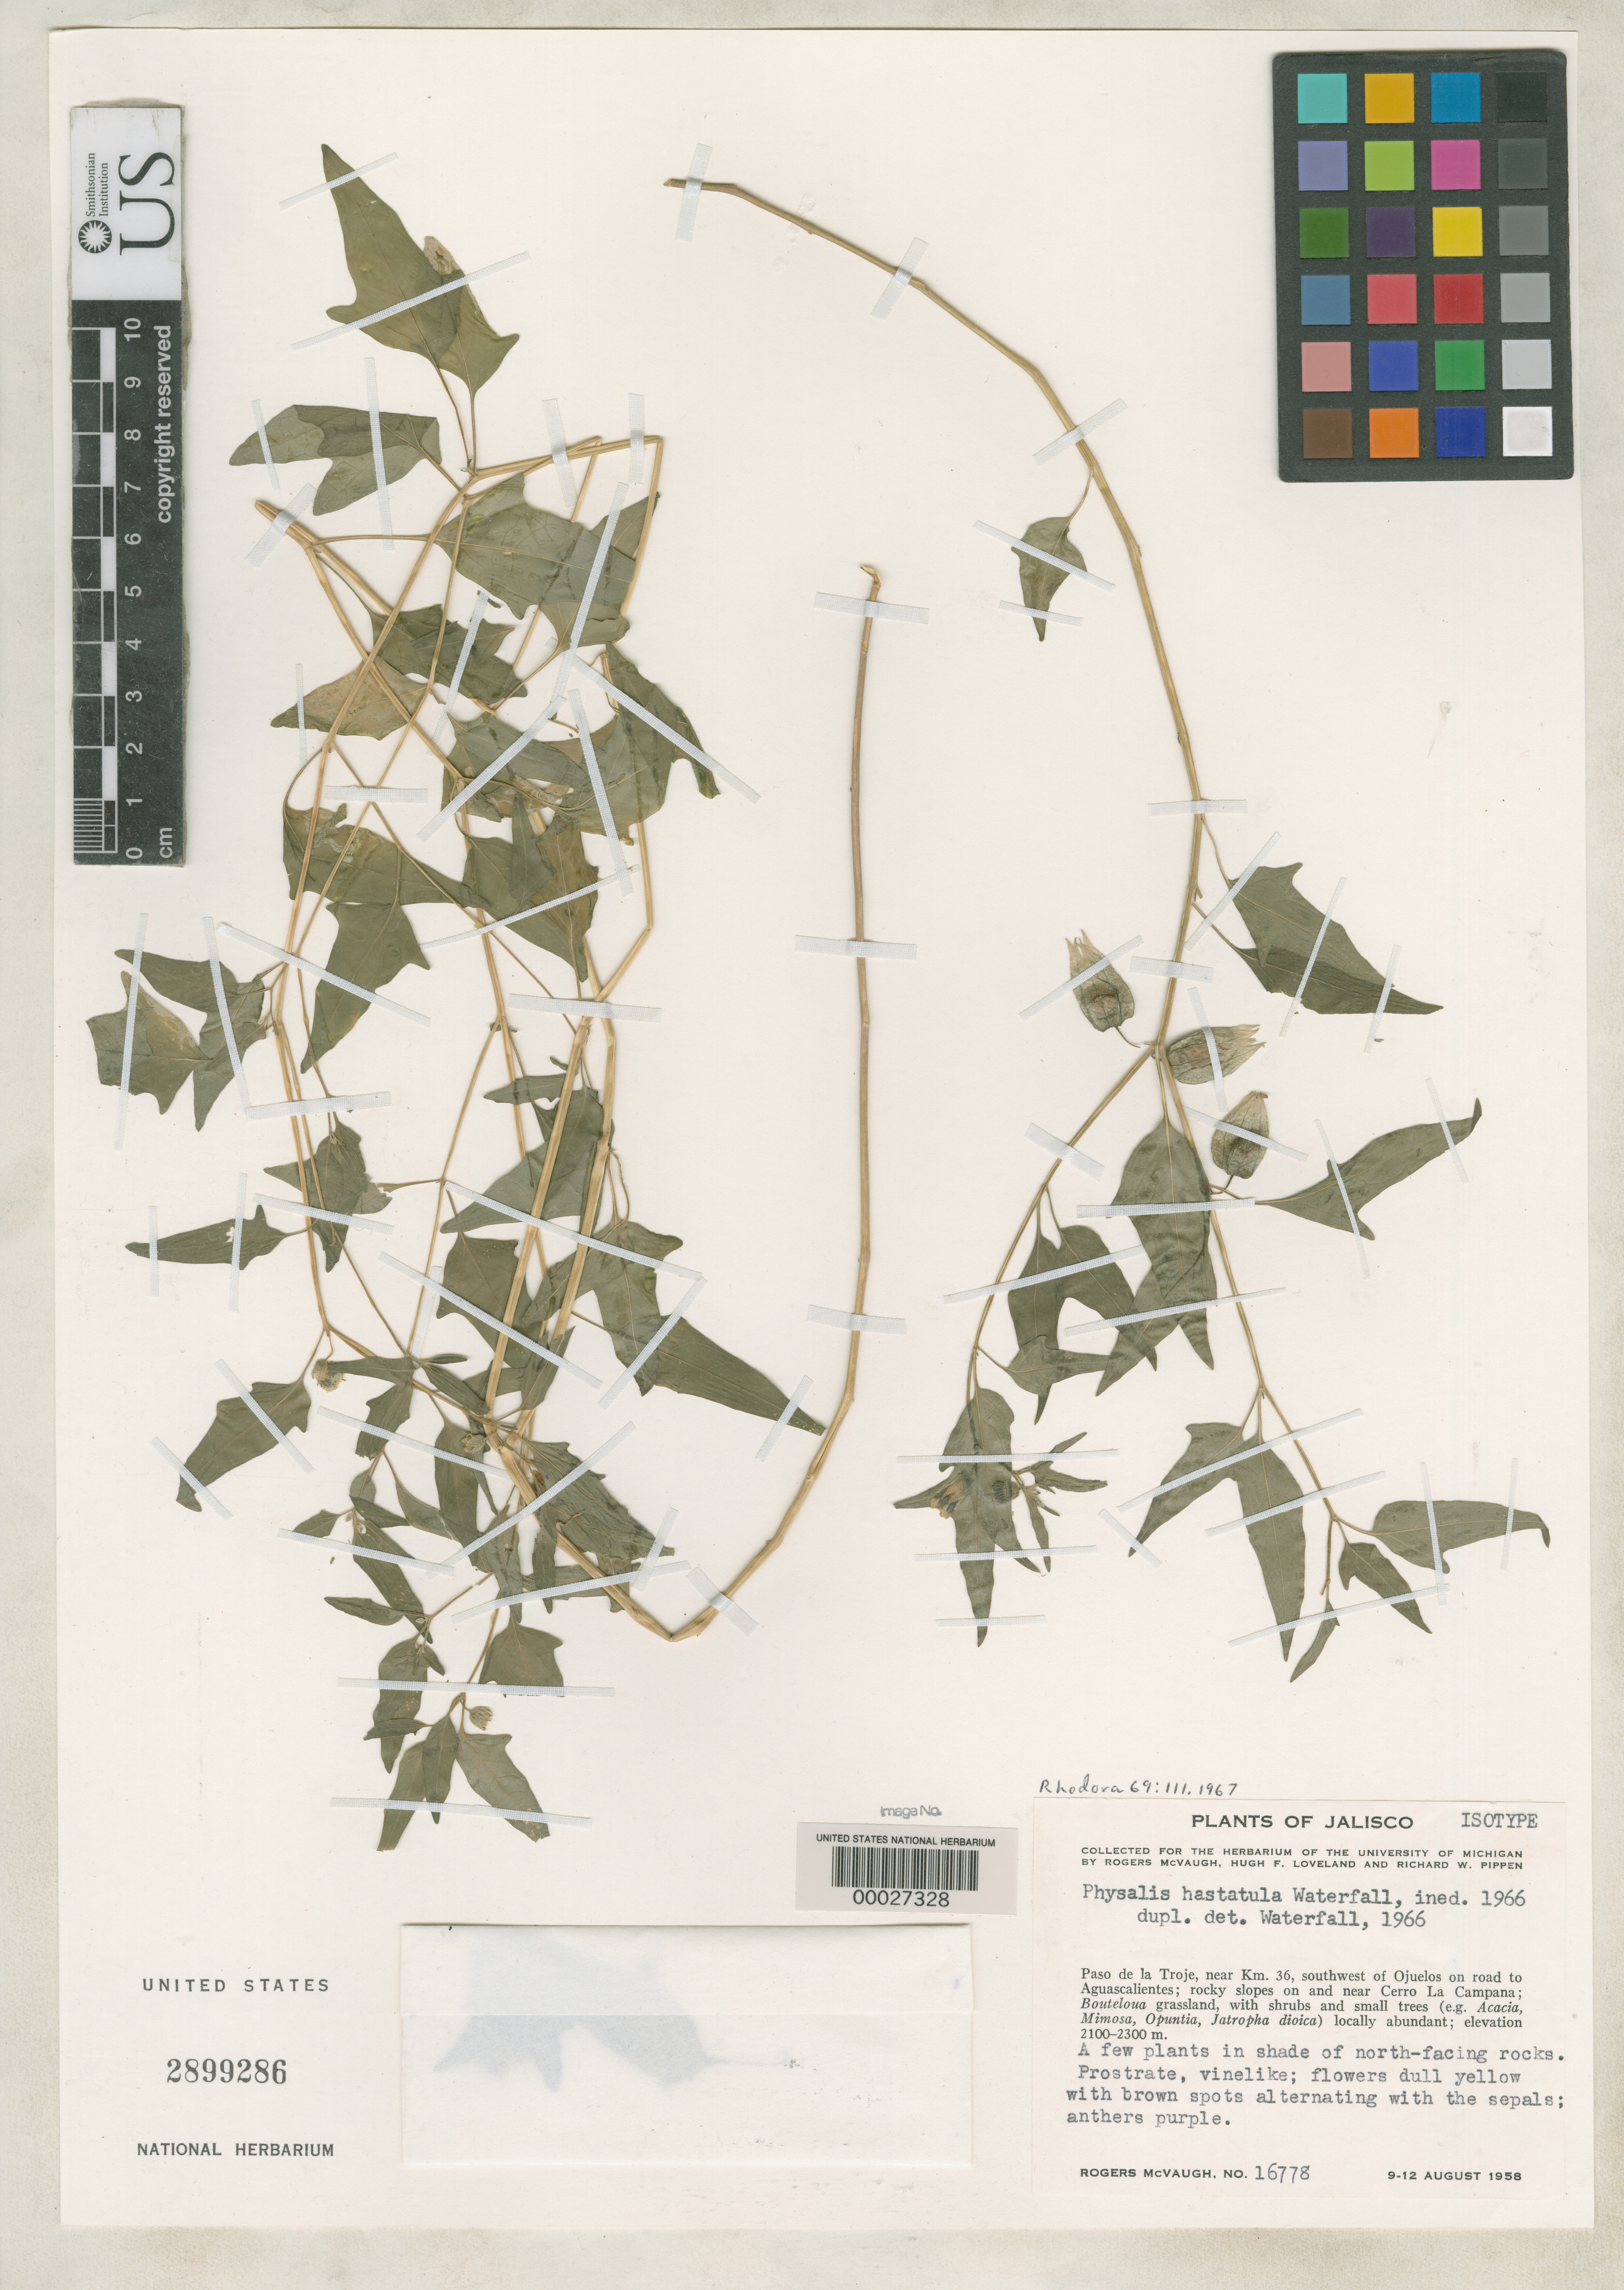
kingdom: Plantae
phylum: Tracheophyta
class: Magnoliopsida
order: Solanales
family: Solanaceae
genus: Physalis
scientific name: Physalis hastatula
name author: Waterf.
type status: Isotype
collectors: R. McVaugh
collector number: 16778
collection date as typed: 09 Aug 1958 to 12 Aug 1958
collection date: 1958-08-09/1958-08-12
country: Mexico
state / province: Jalisco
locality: Paso de La Troje.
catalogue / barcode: US 2899286